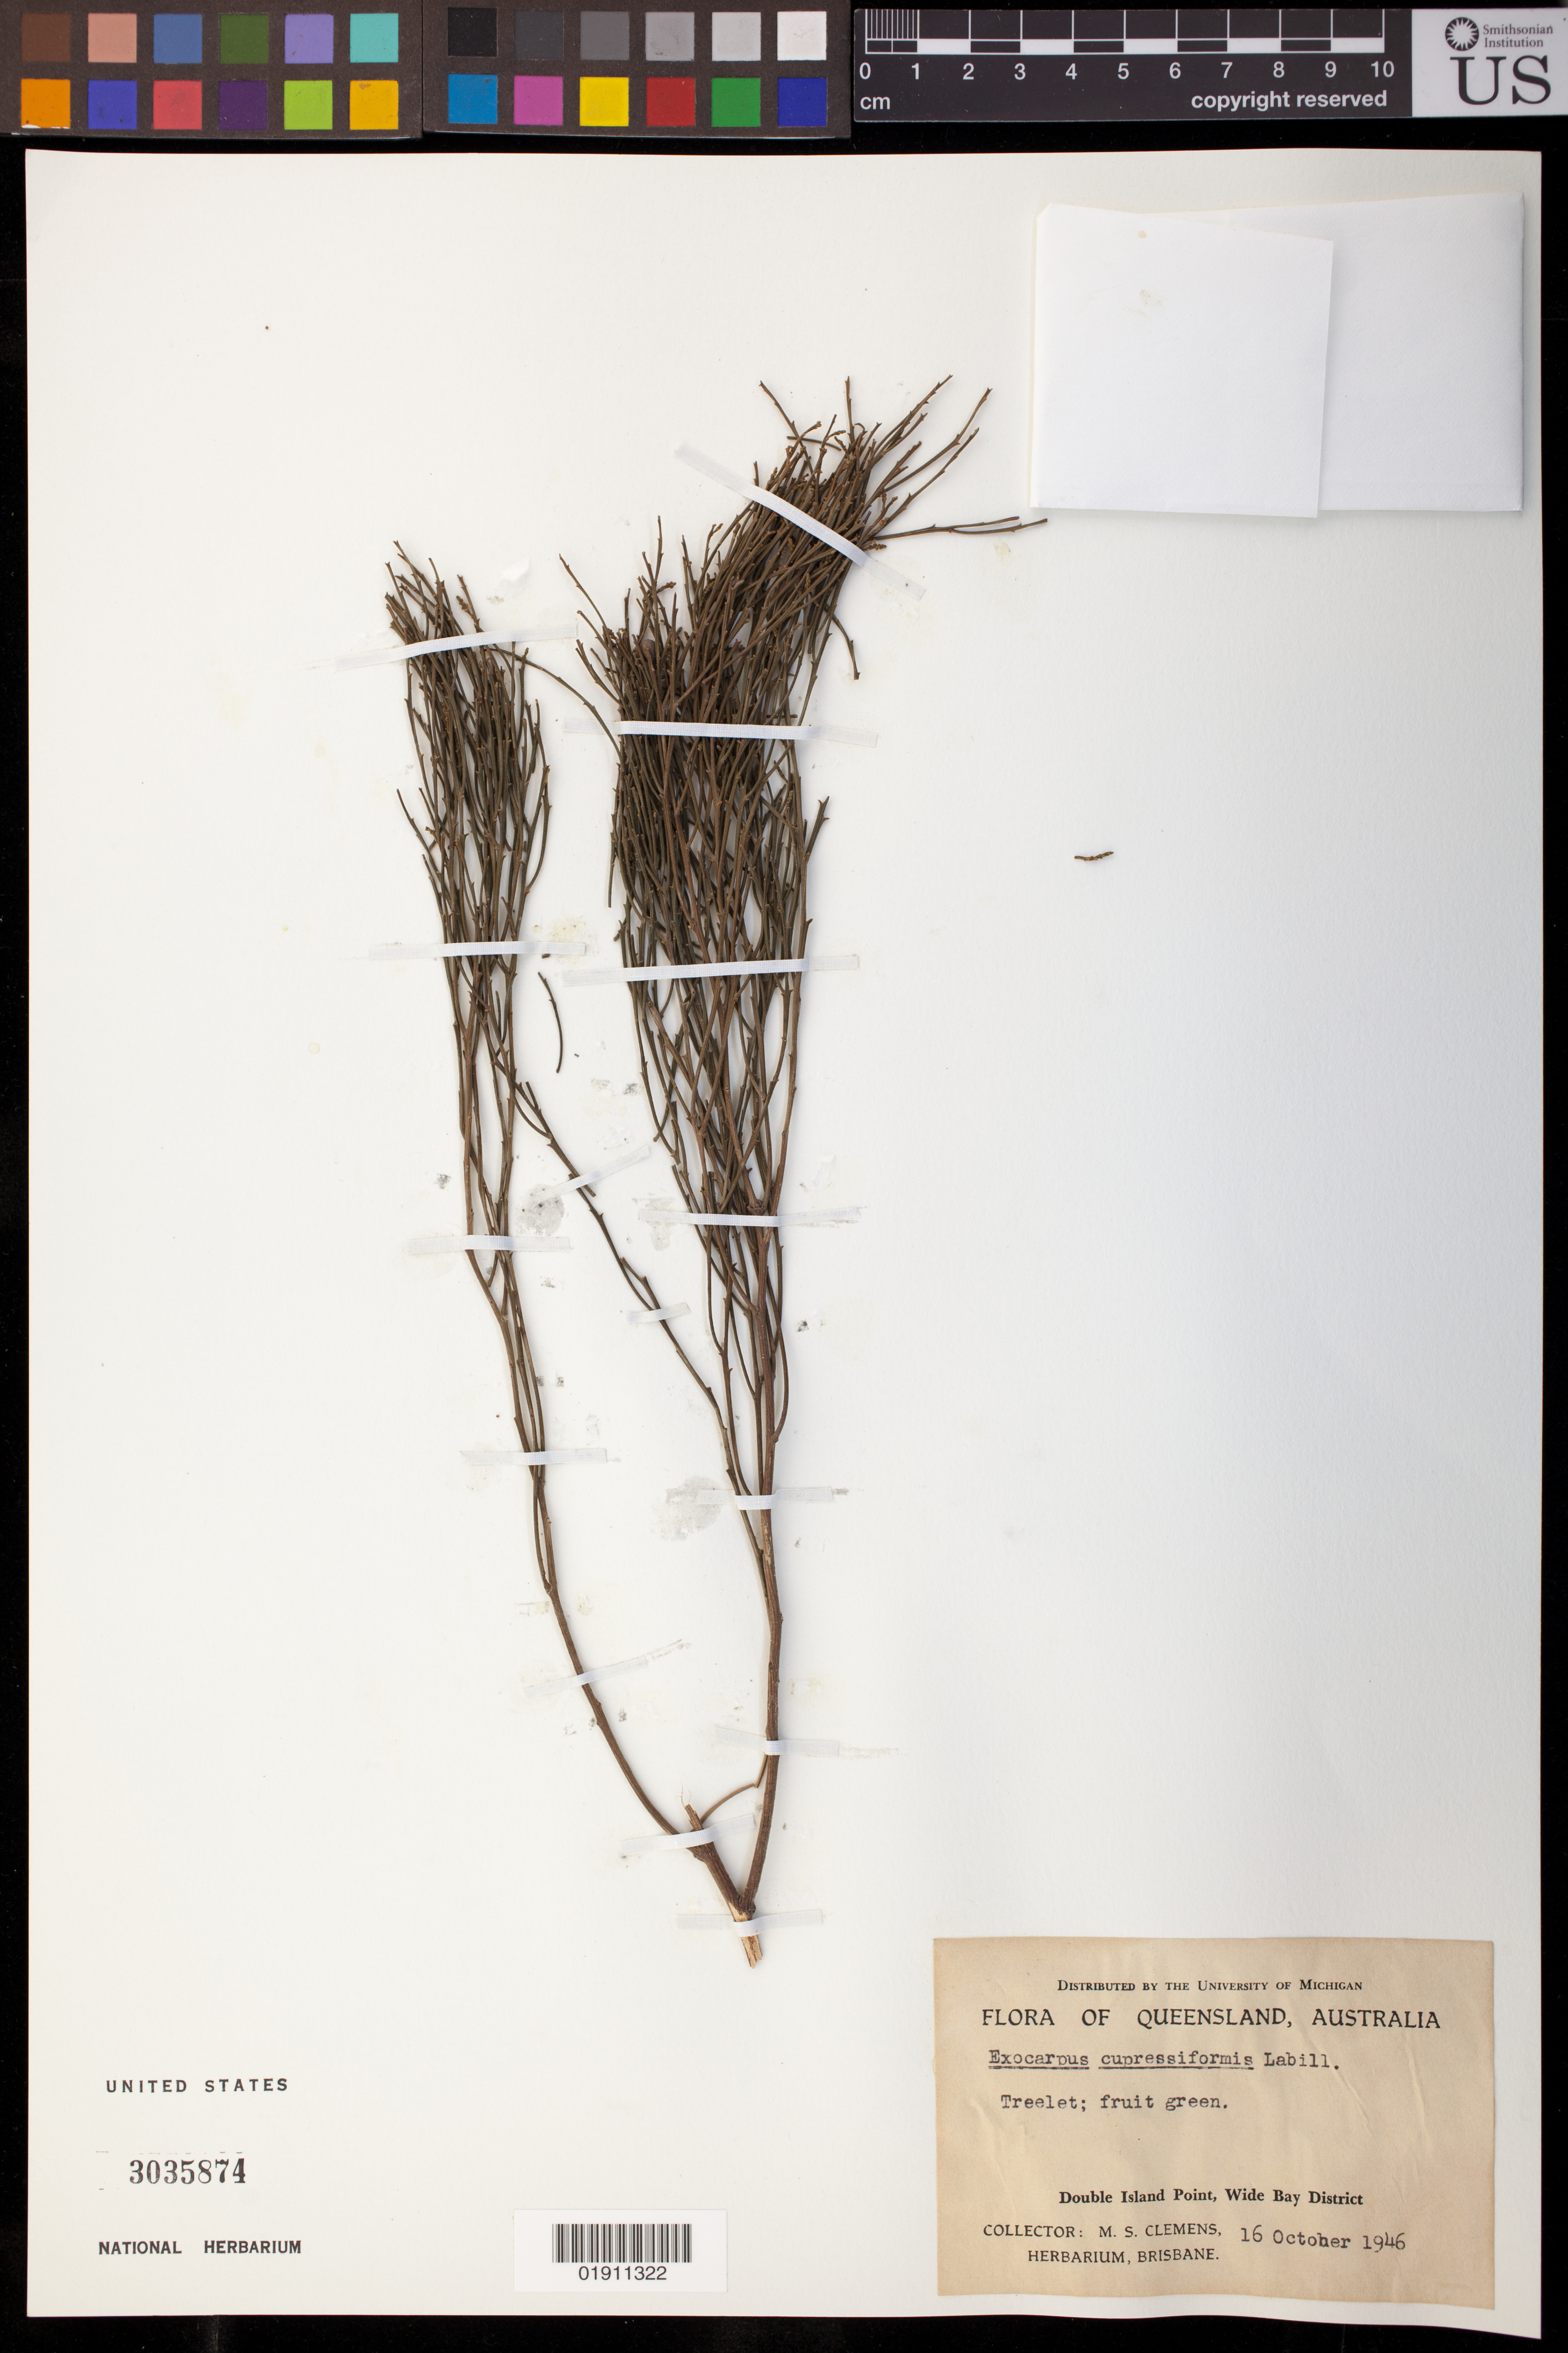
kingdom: Plantae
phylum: Tracheophyta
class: Magnoliopsida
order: Santalales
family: Santalaceae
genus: Exocarpos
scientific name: Exocarpos cupressiformis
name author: Labill.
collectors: M. S. Clemens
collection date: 1946-10-16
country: Australia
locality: Double Island Point, Wide Bay District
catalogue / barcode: US 3035874